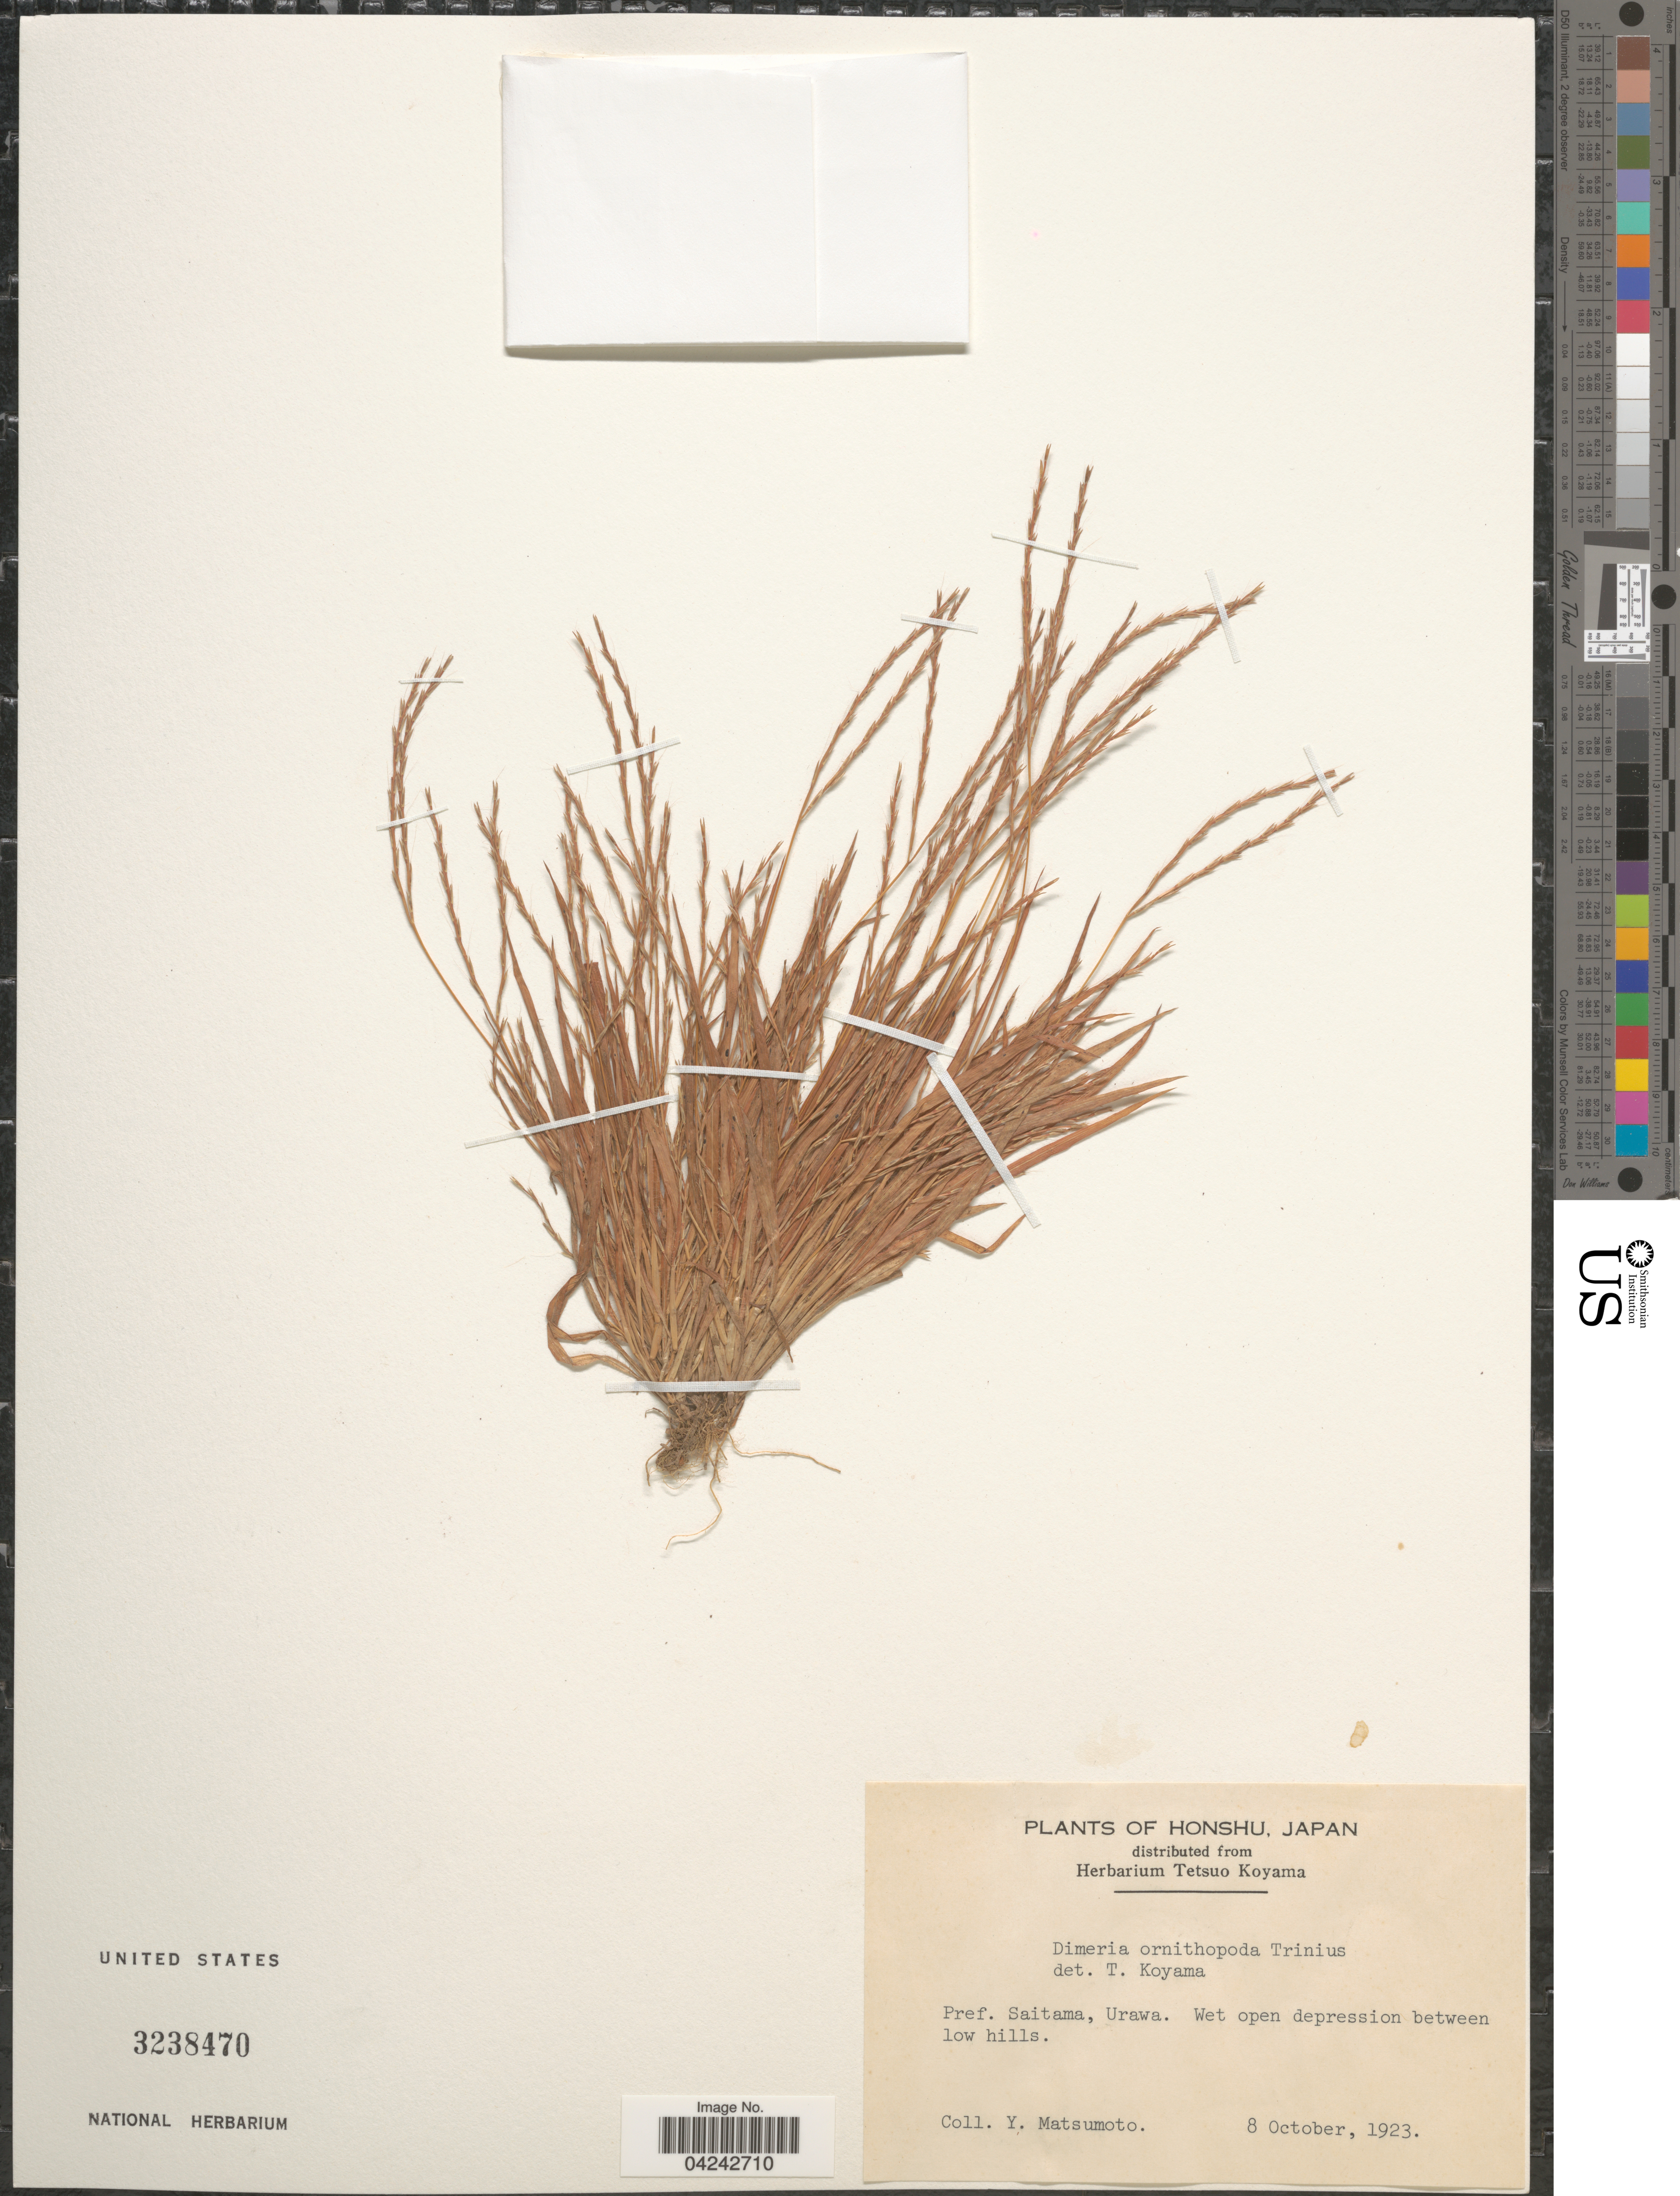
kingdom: Plantae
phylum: Tracheophyta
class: Liliopsida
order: Poales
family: Poaceae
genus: Dimeria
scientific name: Dimeria ornithopoda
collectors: Y. Matsumoto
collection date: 1923-10-08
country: Japan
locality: Honshu. Pref. Saitama, Urawa.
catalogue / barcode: US 3238470